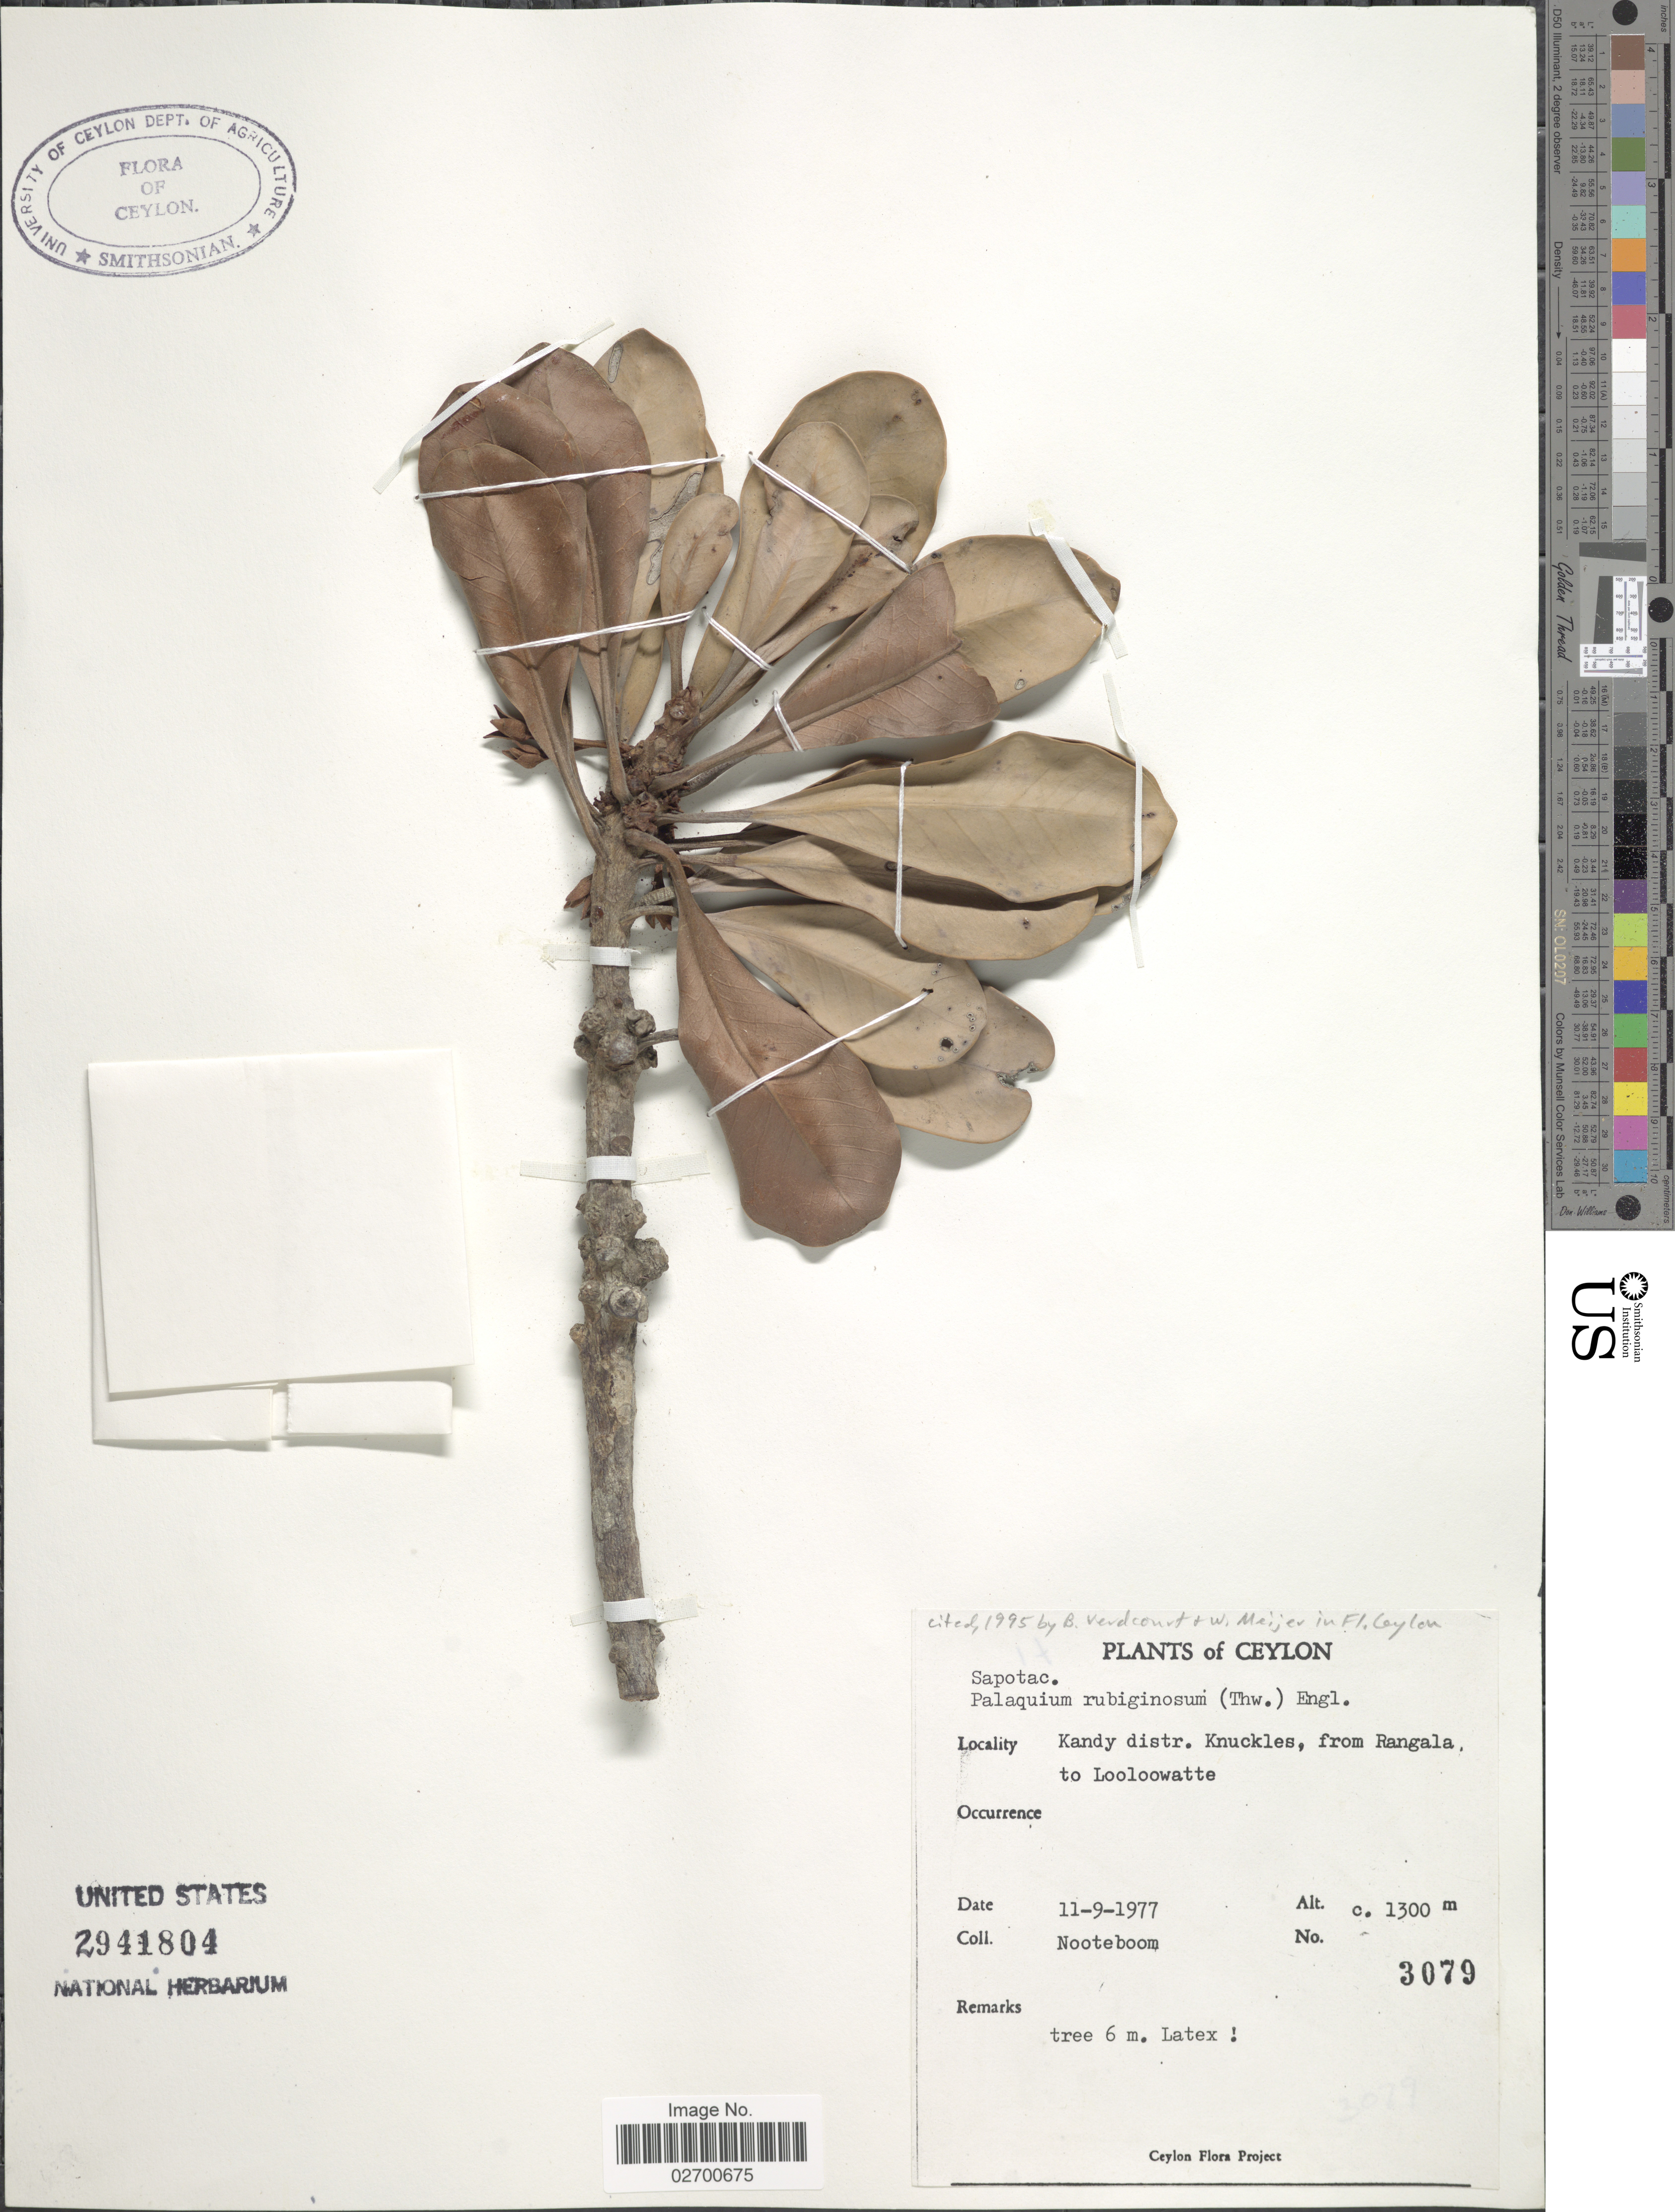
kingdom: Plantae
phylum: Tracheophyta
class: Magnoliopsida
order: Ericales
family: Sapotaceae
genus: Palaquium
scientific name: Palaquium rubiginosum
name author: (Thwaites) Engl.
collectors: Nooteboom, --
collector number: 3079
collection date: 1977-09-11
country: Sri Lanka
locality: Ceylon. Kandy distr. Knuckles, from Rangala to Looloowatte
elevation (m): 1300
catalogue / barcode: US 2941804